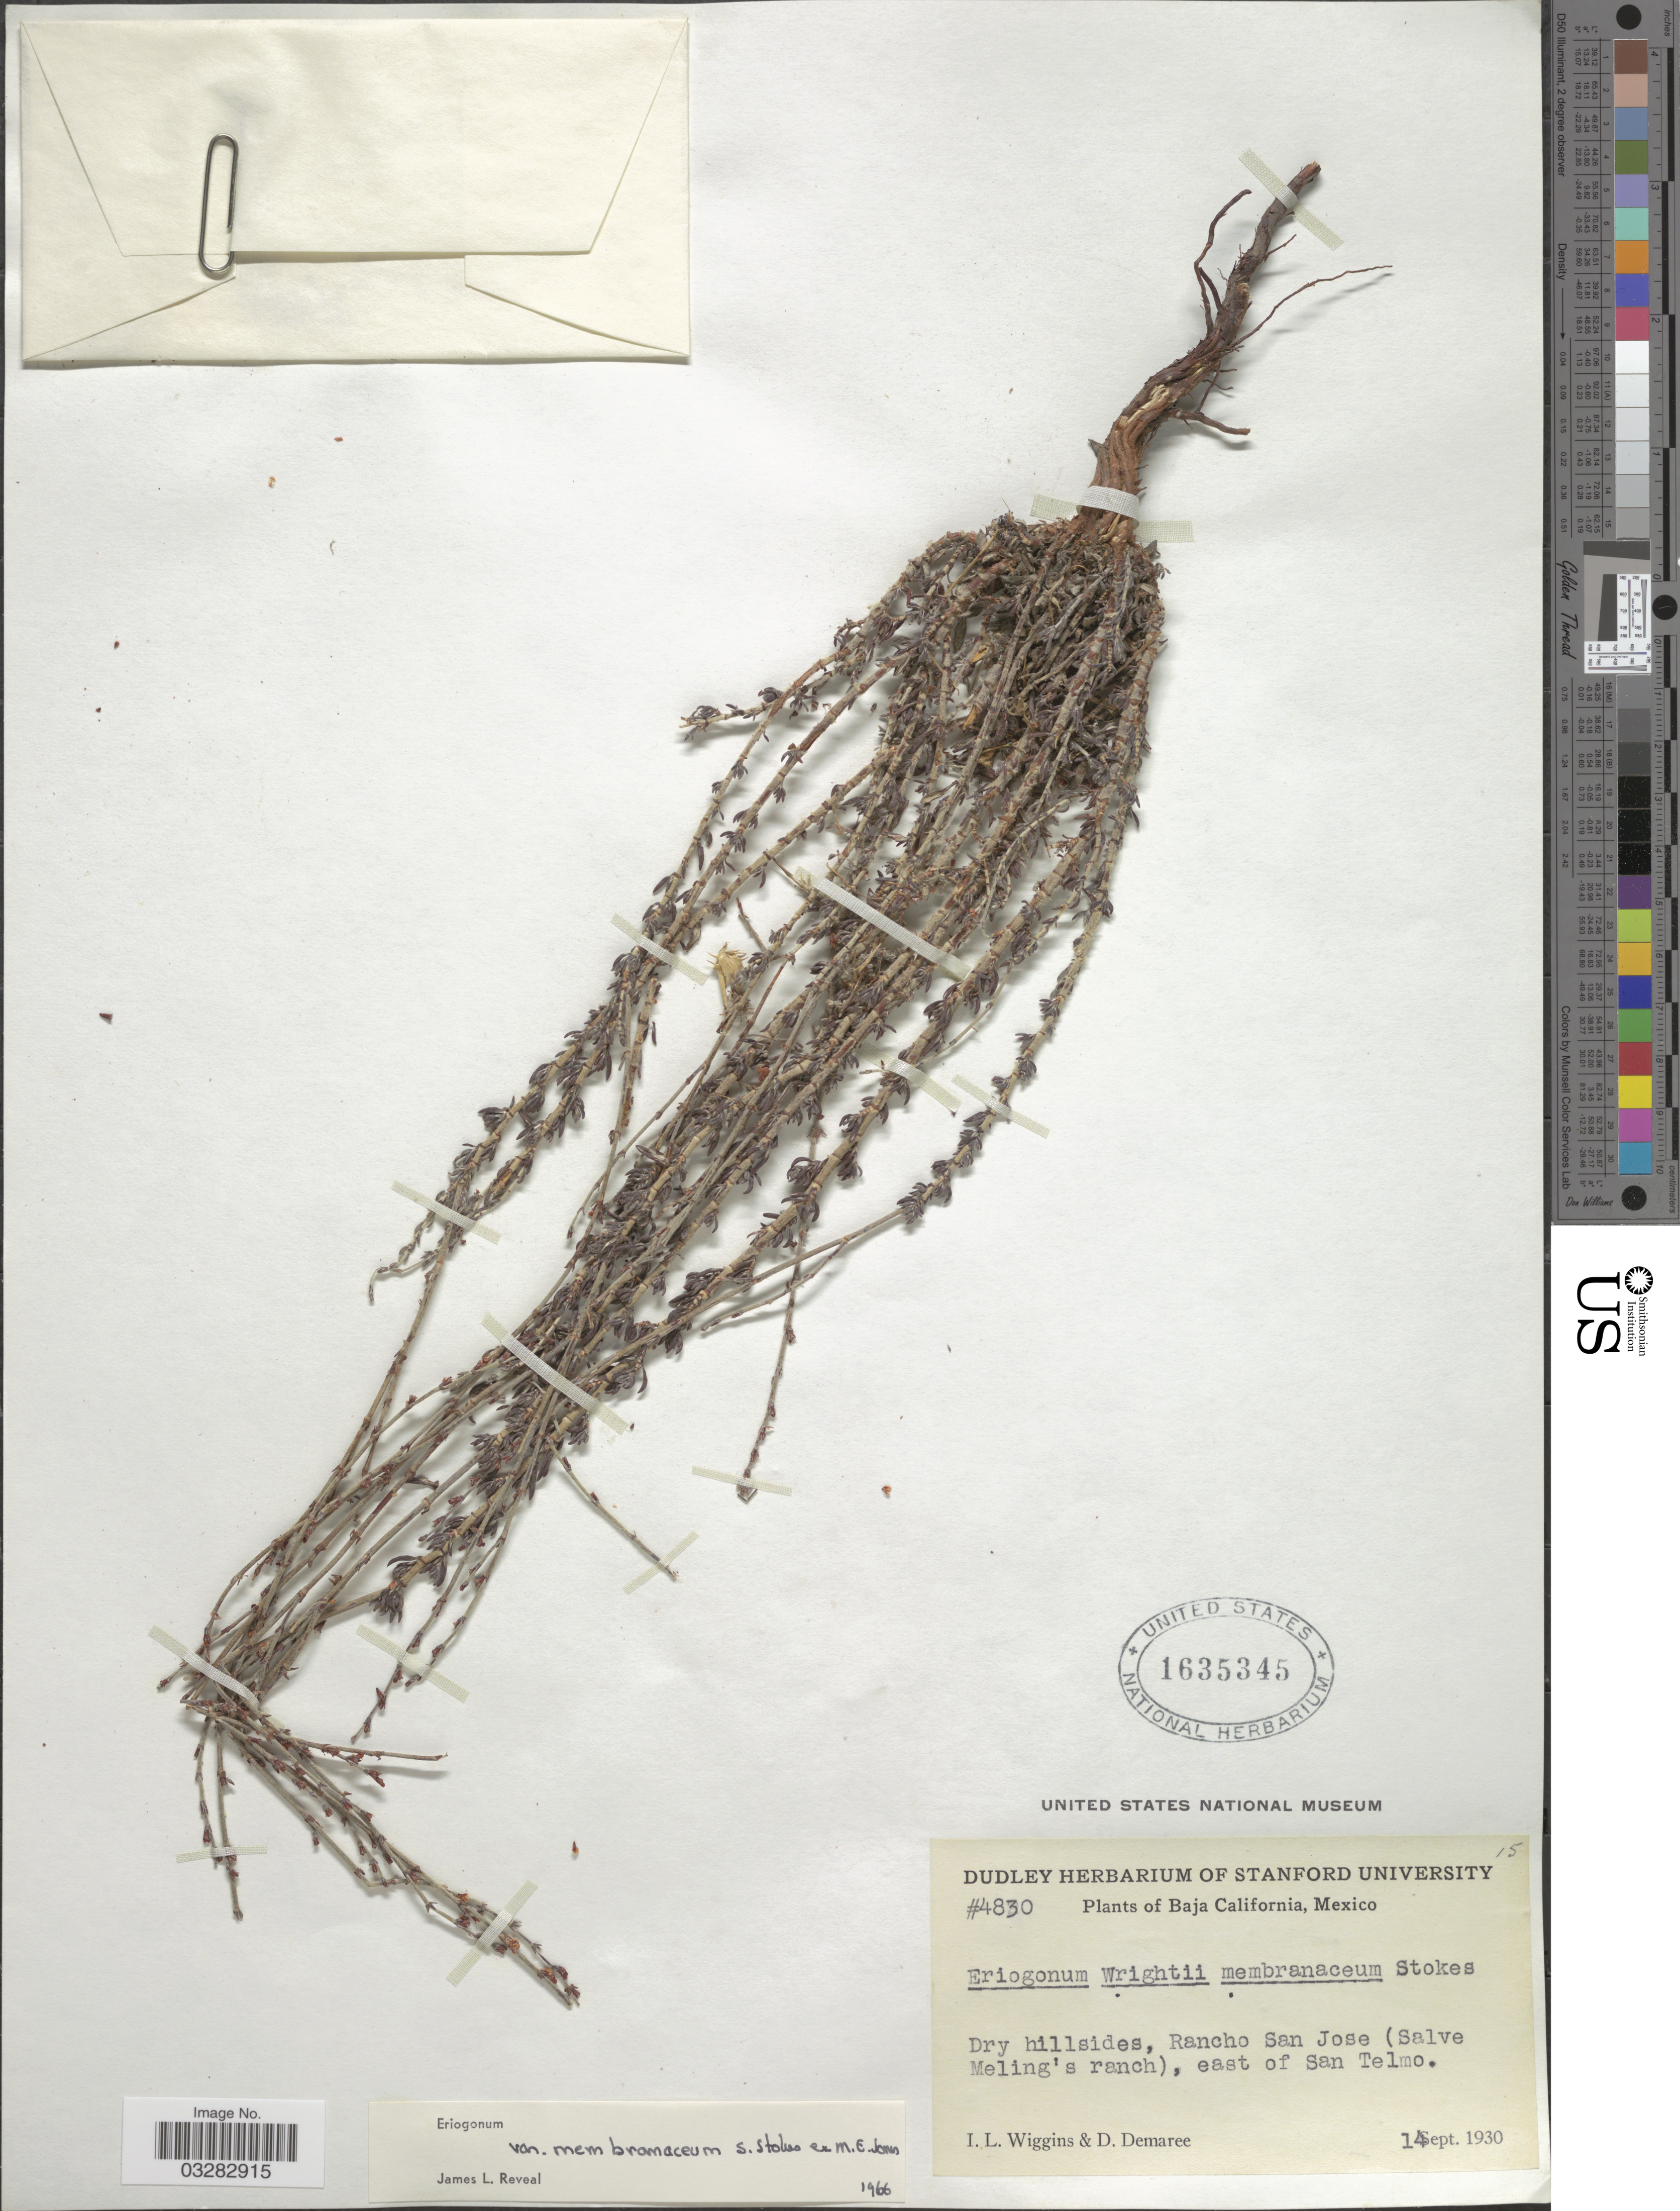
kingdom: Plantae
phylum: Tracheophyta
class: Magnoliopsida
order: Caryophyllales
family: Polygonaceae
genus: Eriogonum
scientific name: Eriogonum wrightii var. membranaceum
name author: S. Stokes ex Jeps.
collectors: I. L. Wiggins & D. Demaree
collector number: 4830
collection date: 1930-09-14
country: Mexico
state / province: Baja California Norte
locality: Dry hillsides, Rancho San Jose (Salve Meling's ranch), east of San Telmo.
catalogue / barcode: US 1635345